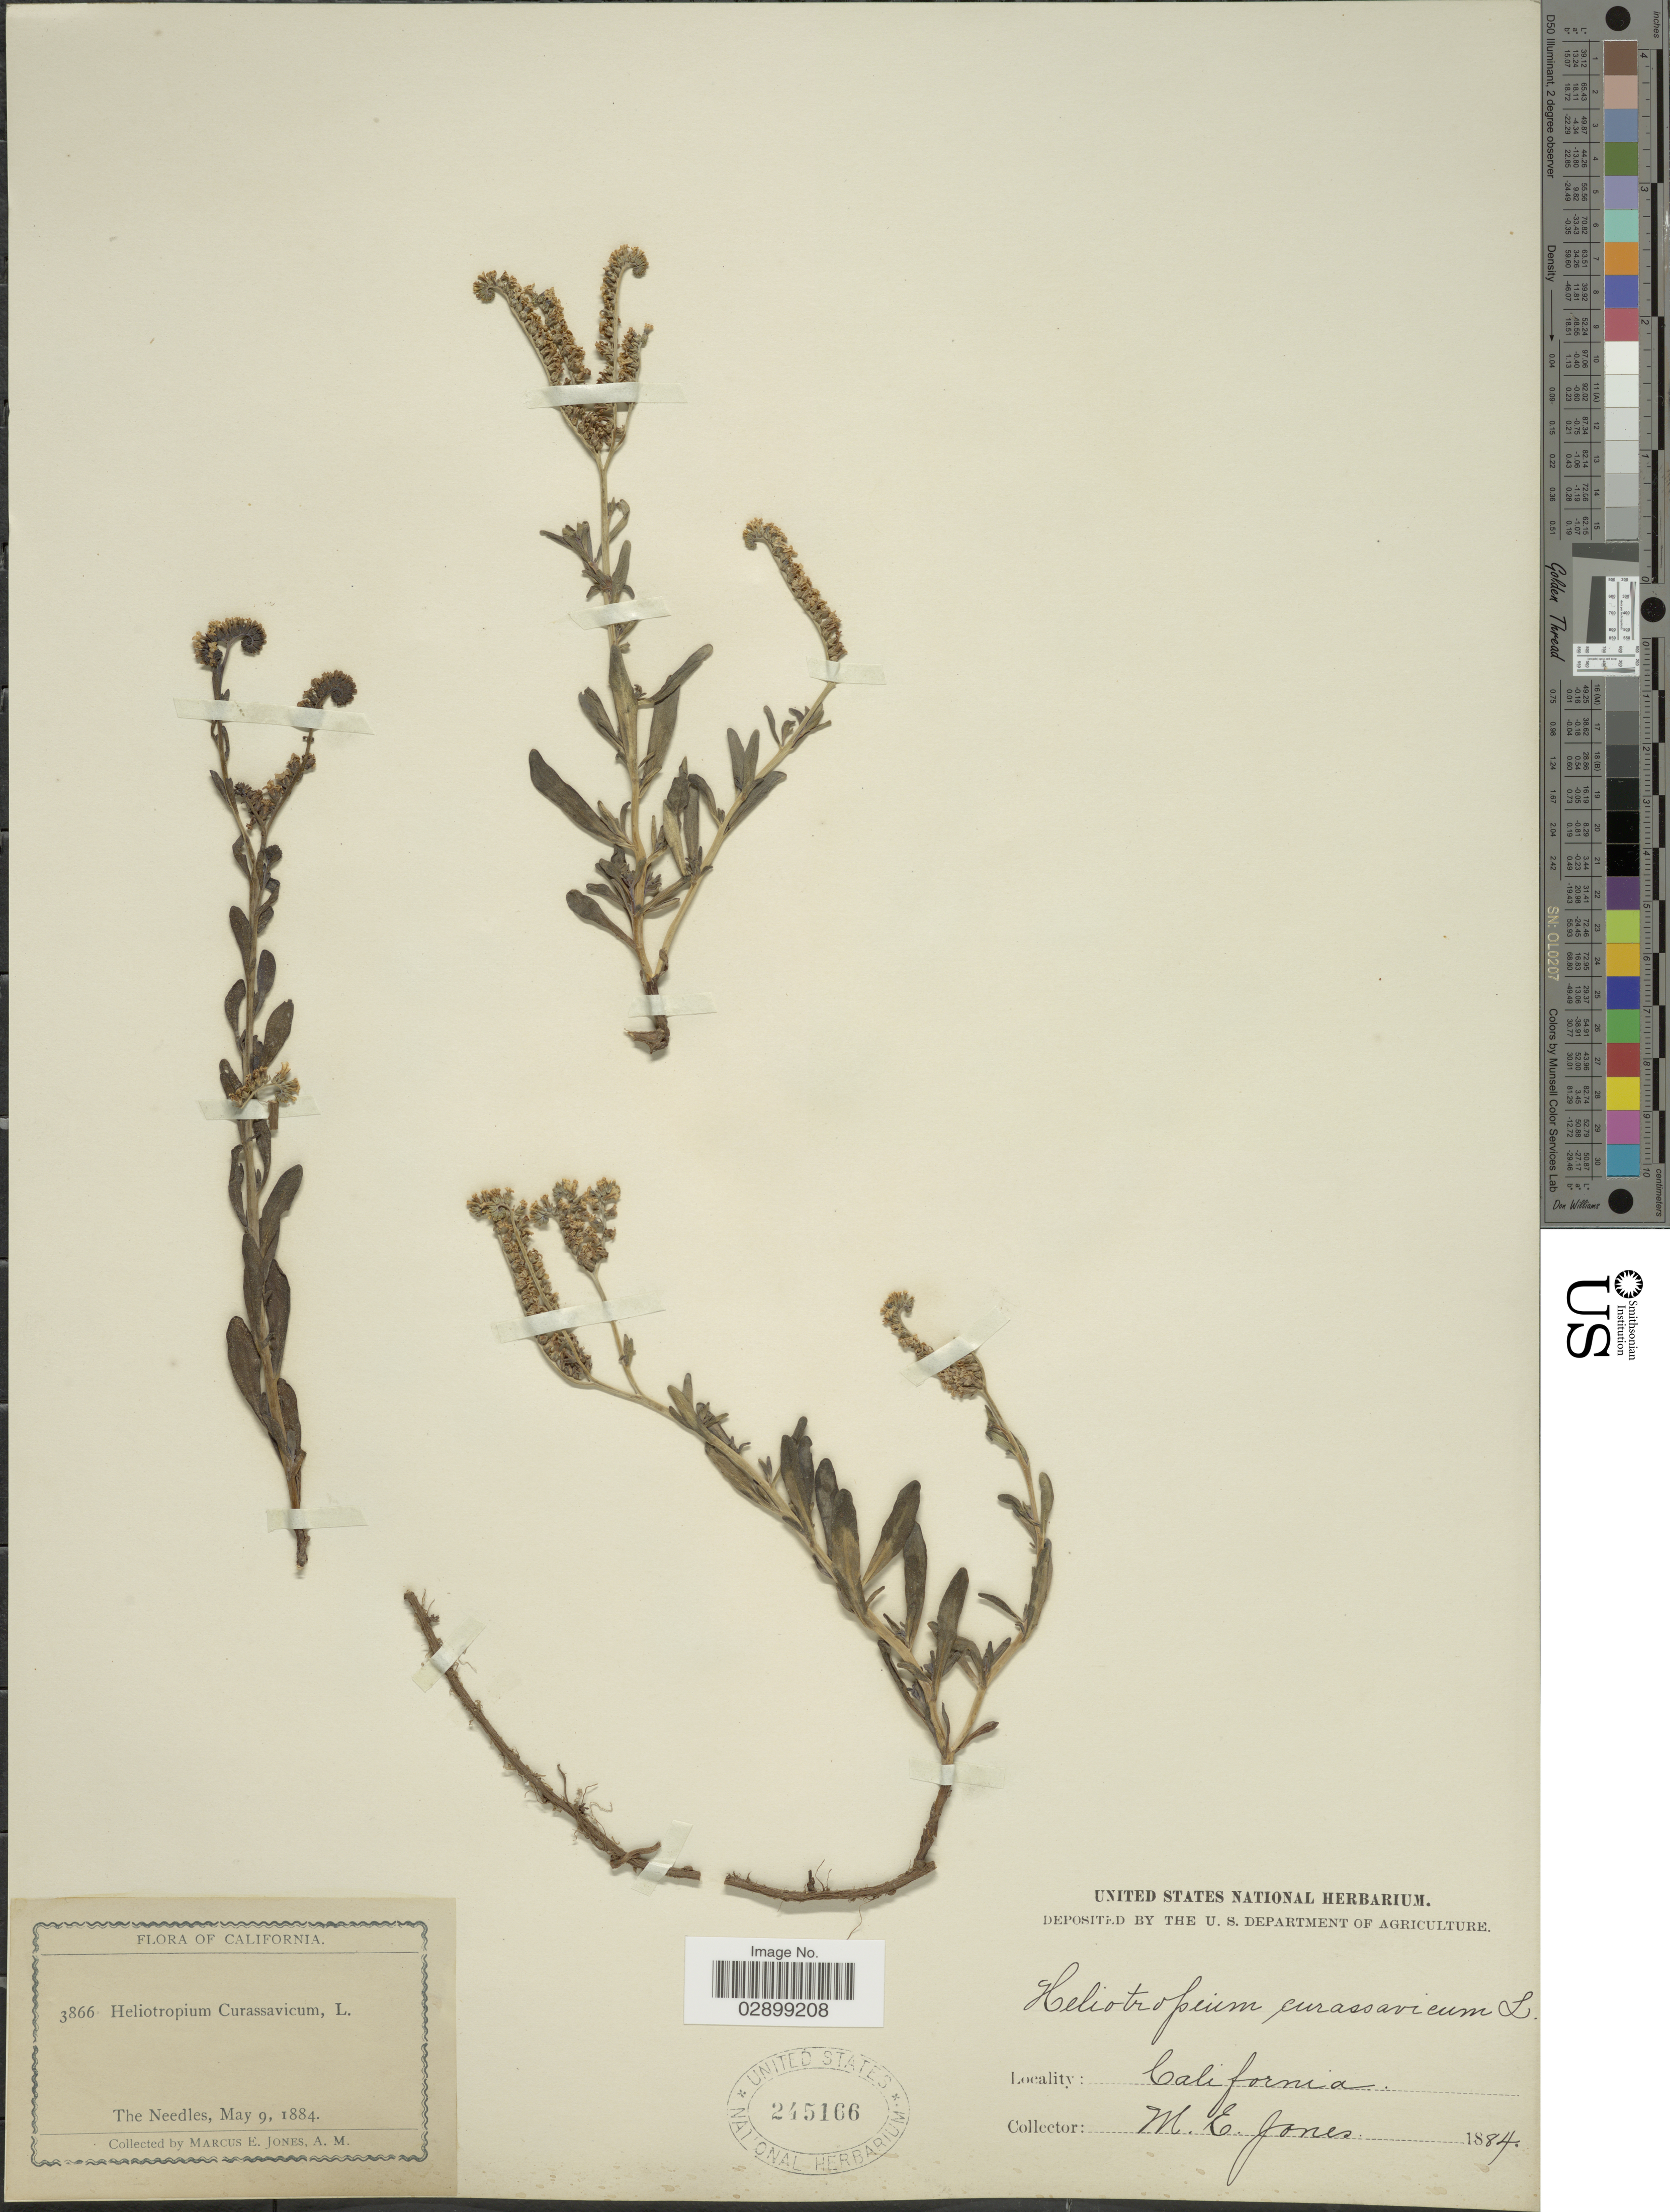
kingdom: Plantae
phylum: Tracheophyta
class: Magnoliopsida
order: Boraginales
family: Heliotropiaceae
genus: Heliotropium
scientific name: Heliotropium sp.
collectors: M. E. Jones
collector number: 3866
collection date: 1884-05-09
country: United States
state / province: California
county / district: San Bernardino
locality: The Needles.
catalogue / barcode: US 245166